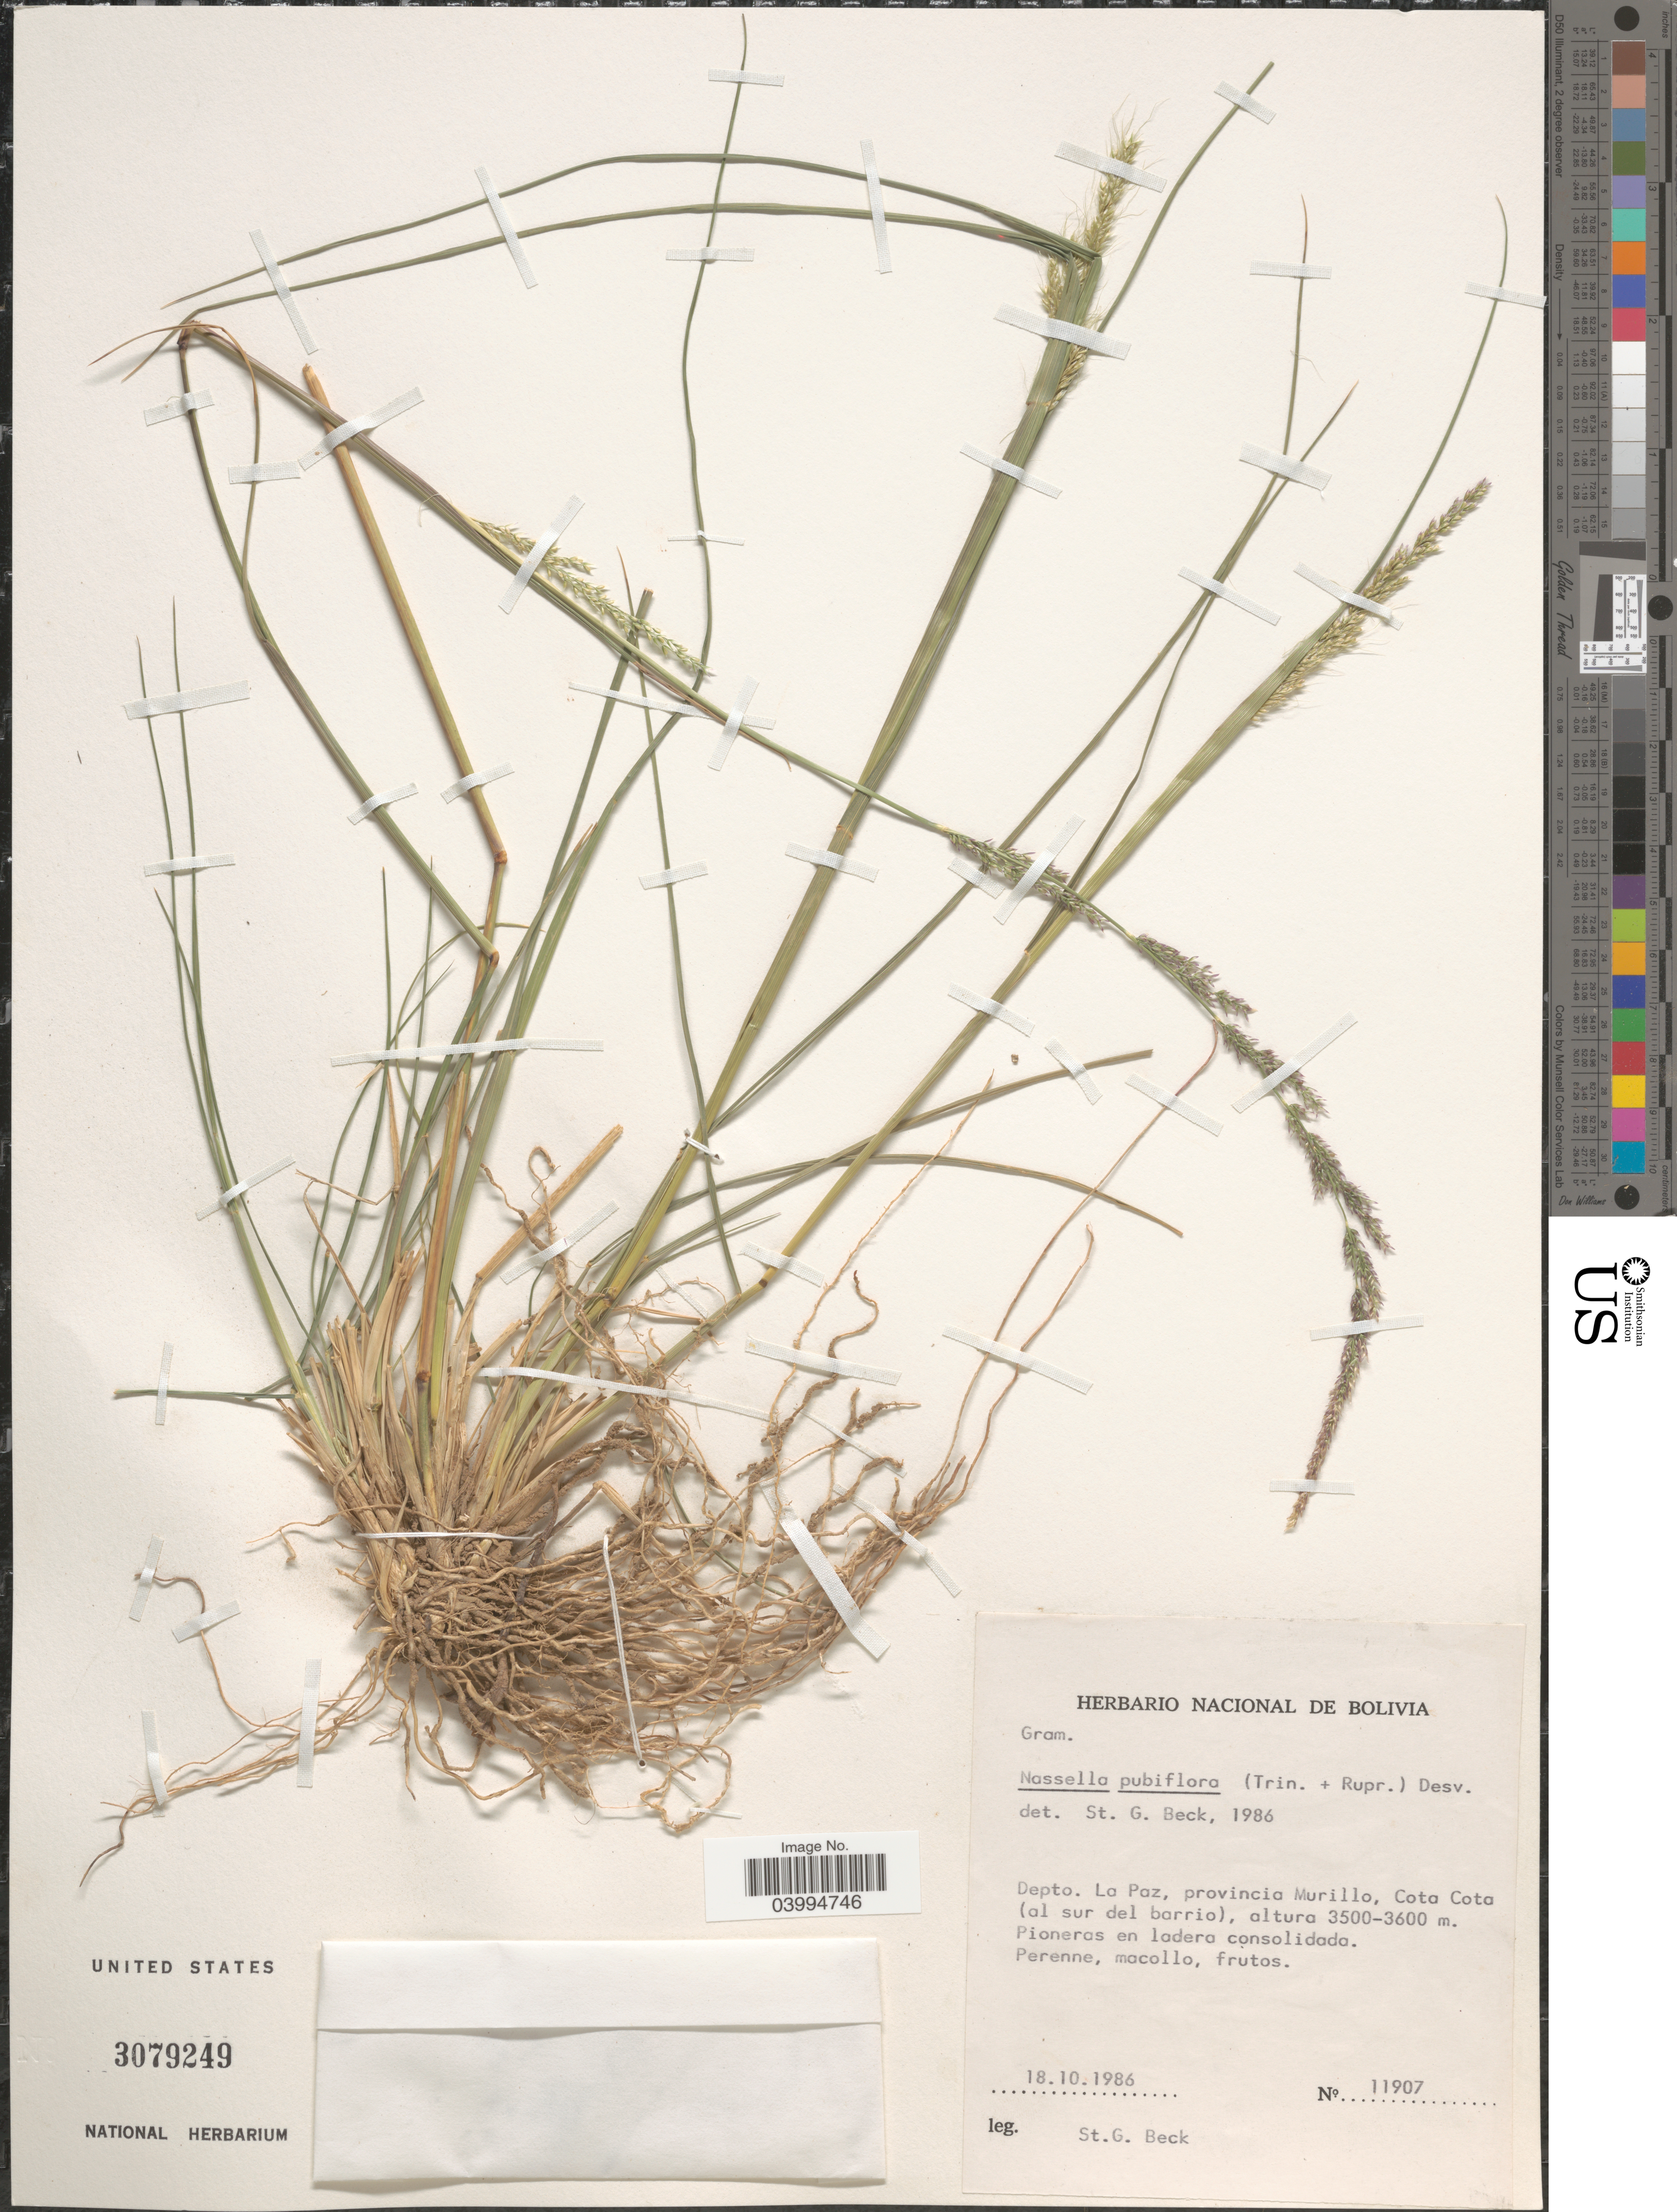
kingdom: Plantae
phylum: Tracheophyta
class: Liliopsida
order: Poales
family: Poaceae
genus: Nassella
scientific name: Nassella pubiflora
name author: (Trin. & Rupr.) É. Desv.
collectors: S. G. Beck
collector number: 11907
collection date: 1986-10-18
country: Bolivia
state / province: La Paz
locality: Depto. La Paz, provincia Murillo, Cota Cota (al sur del barrio).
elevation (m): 3500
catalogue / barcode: US 3079249